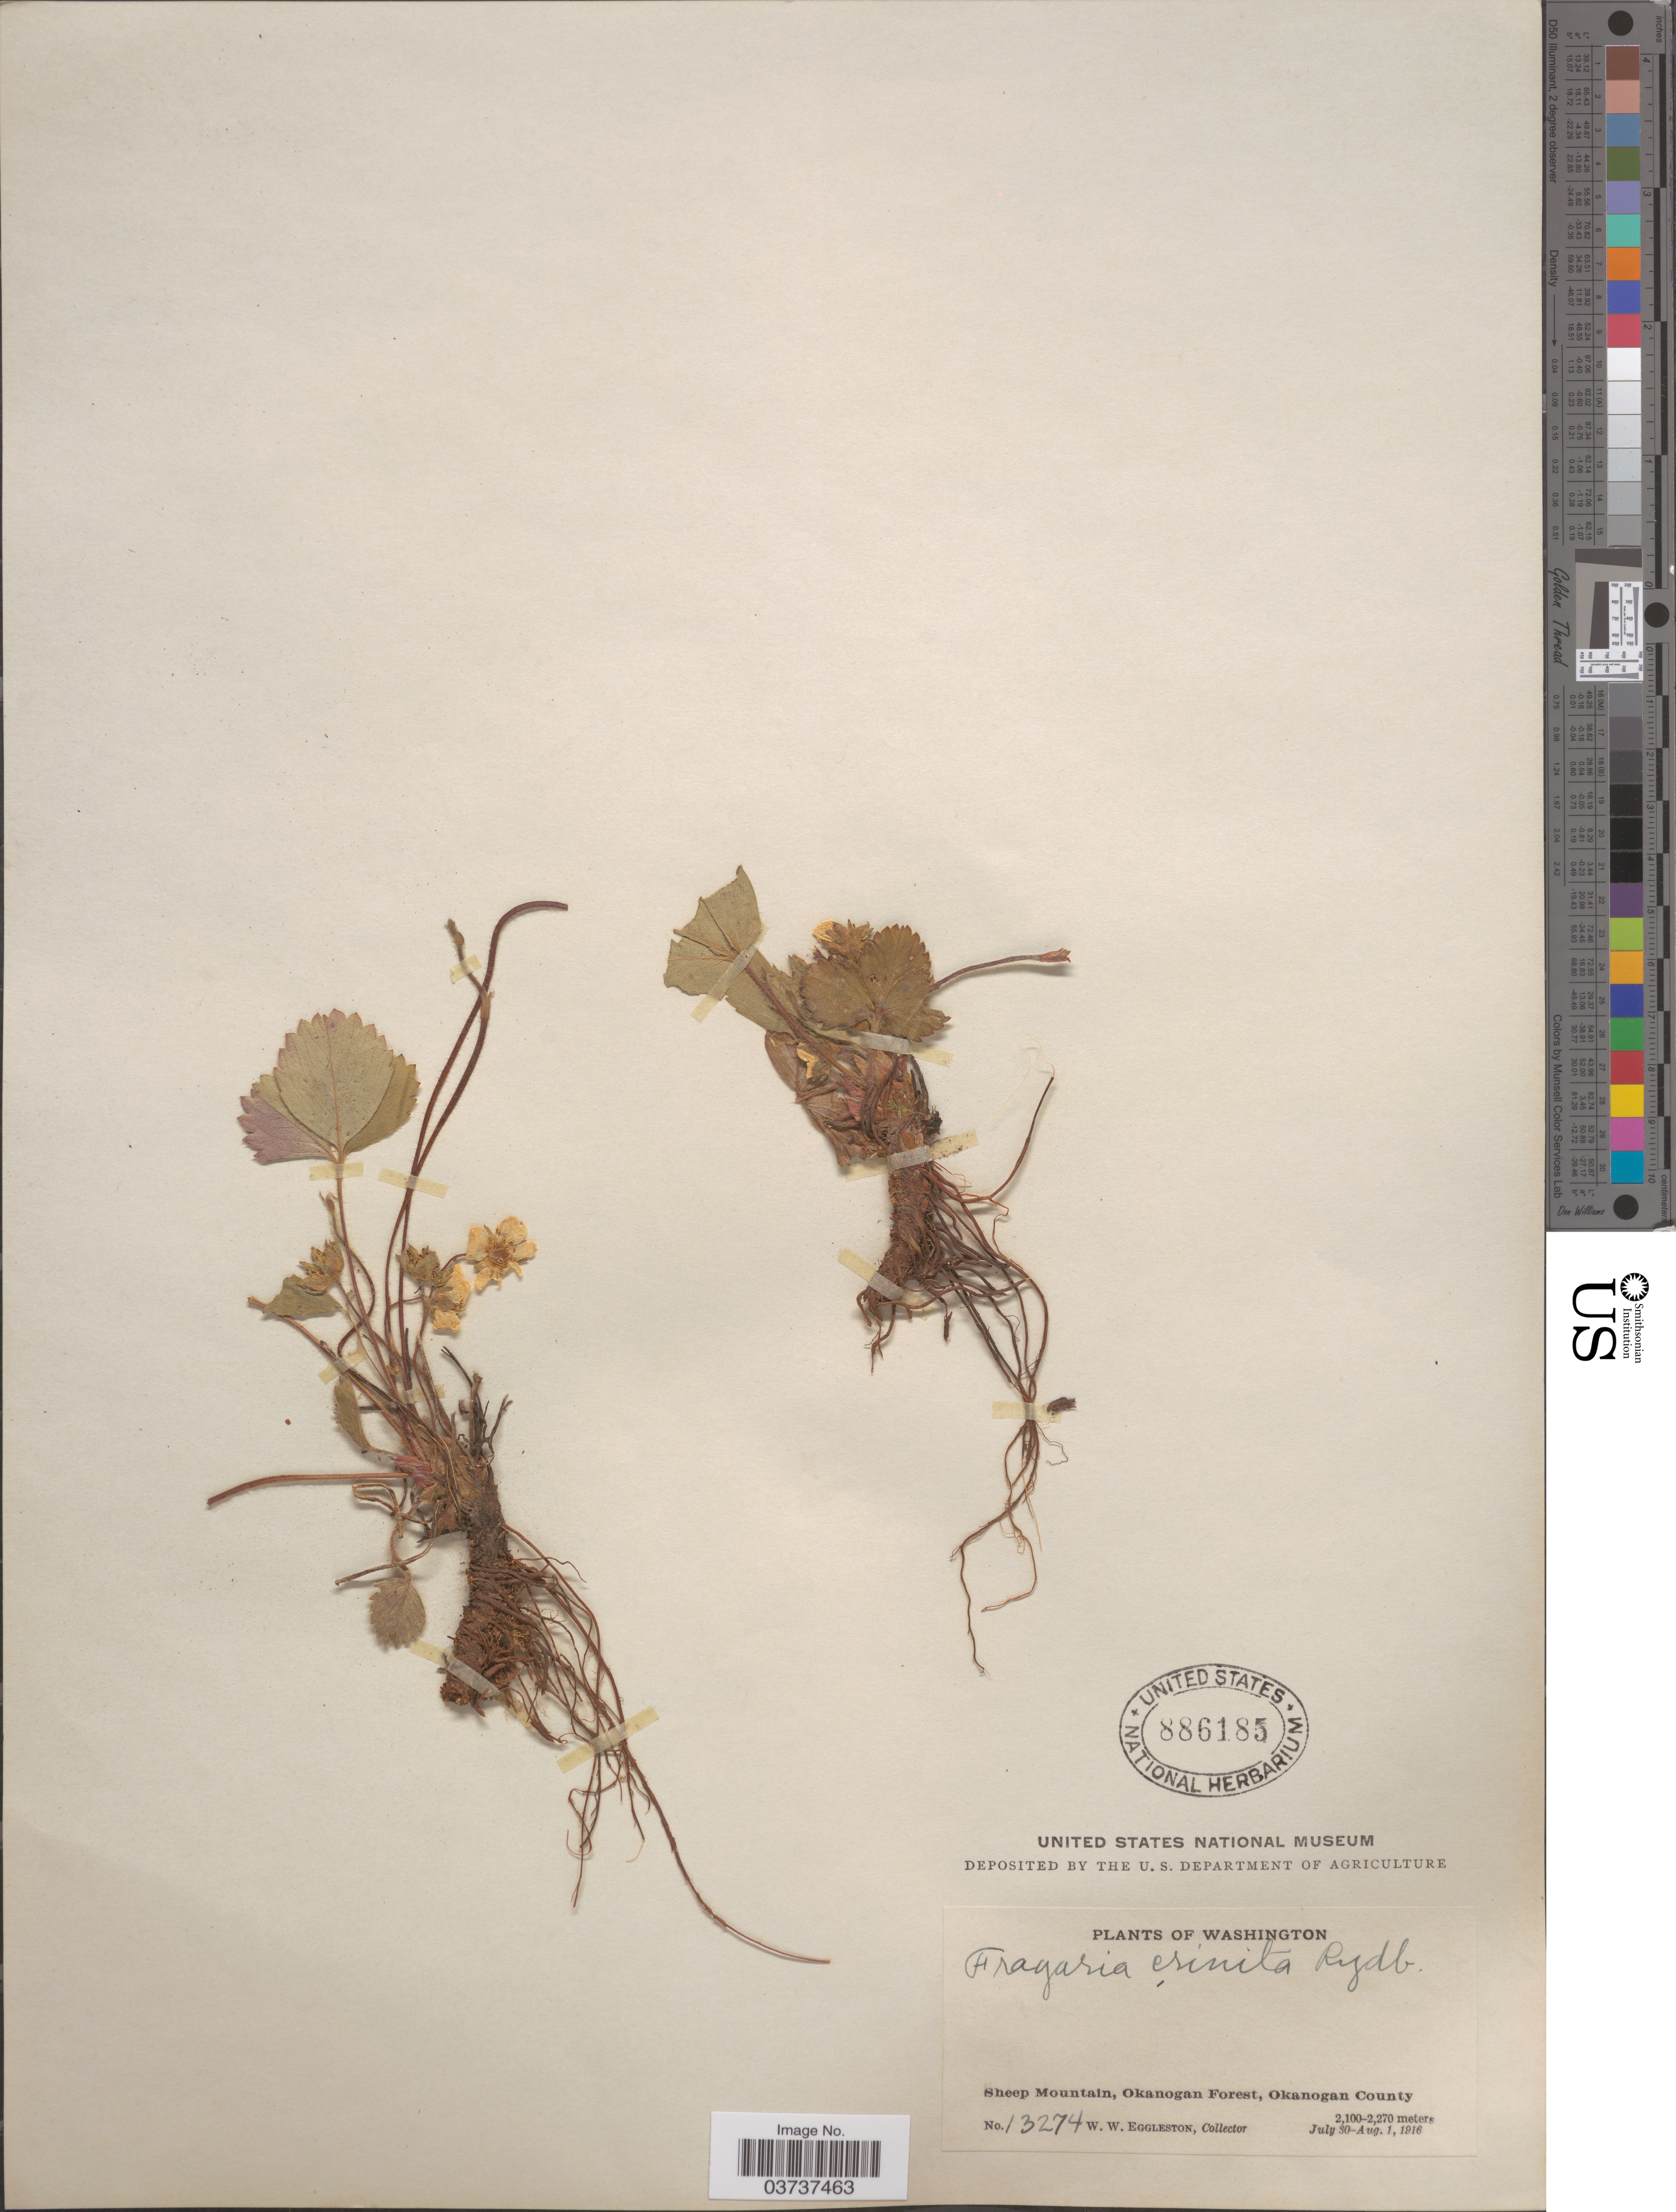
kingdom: Plantae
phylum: Tracheophyta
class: Magnoliopsida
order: Rosales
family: Rosaceae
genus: Fragaria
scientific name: Fragaria vesca subsp. bracteata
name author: L.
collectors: W. W. Eggleston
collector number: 13274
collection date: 1916-07-30/1916-08-01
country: United States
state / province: Washington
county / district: Okanogan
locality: Sheep Mountain, Okanogan Forest, Okanogan County.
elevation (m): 2100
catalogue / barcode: US 886185